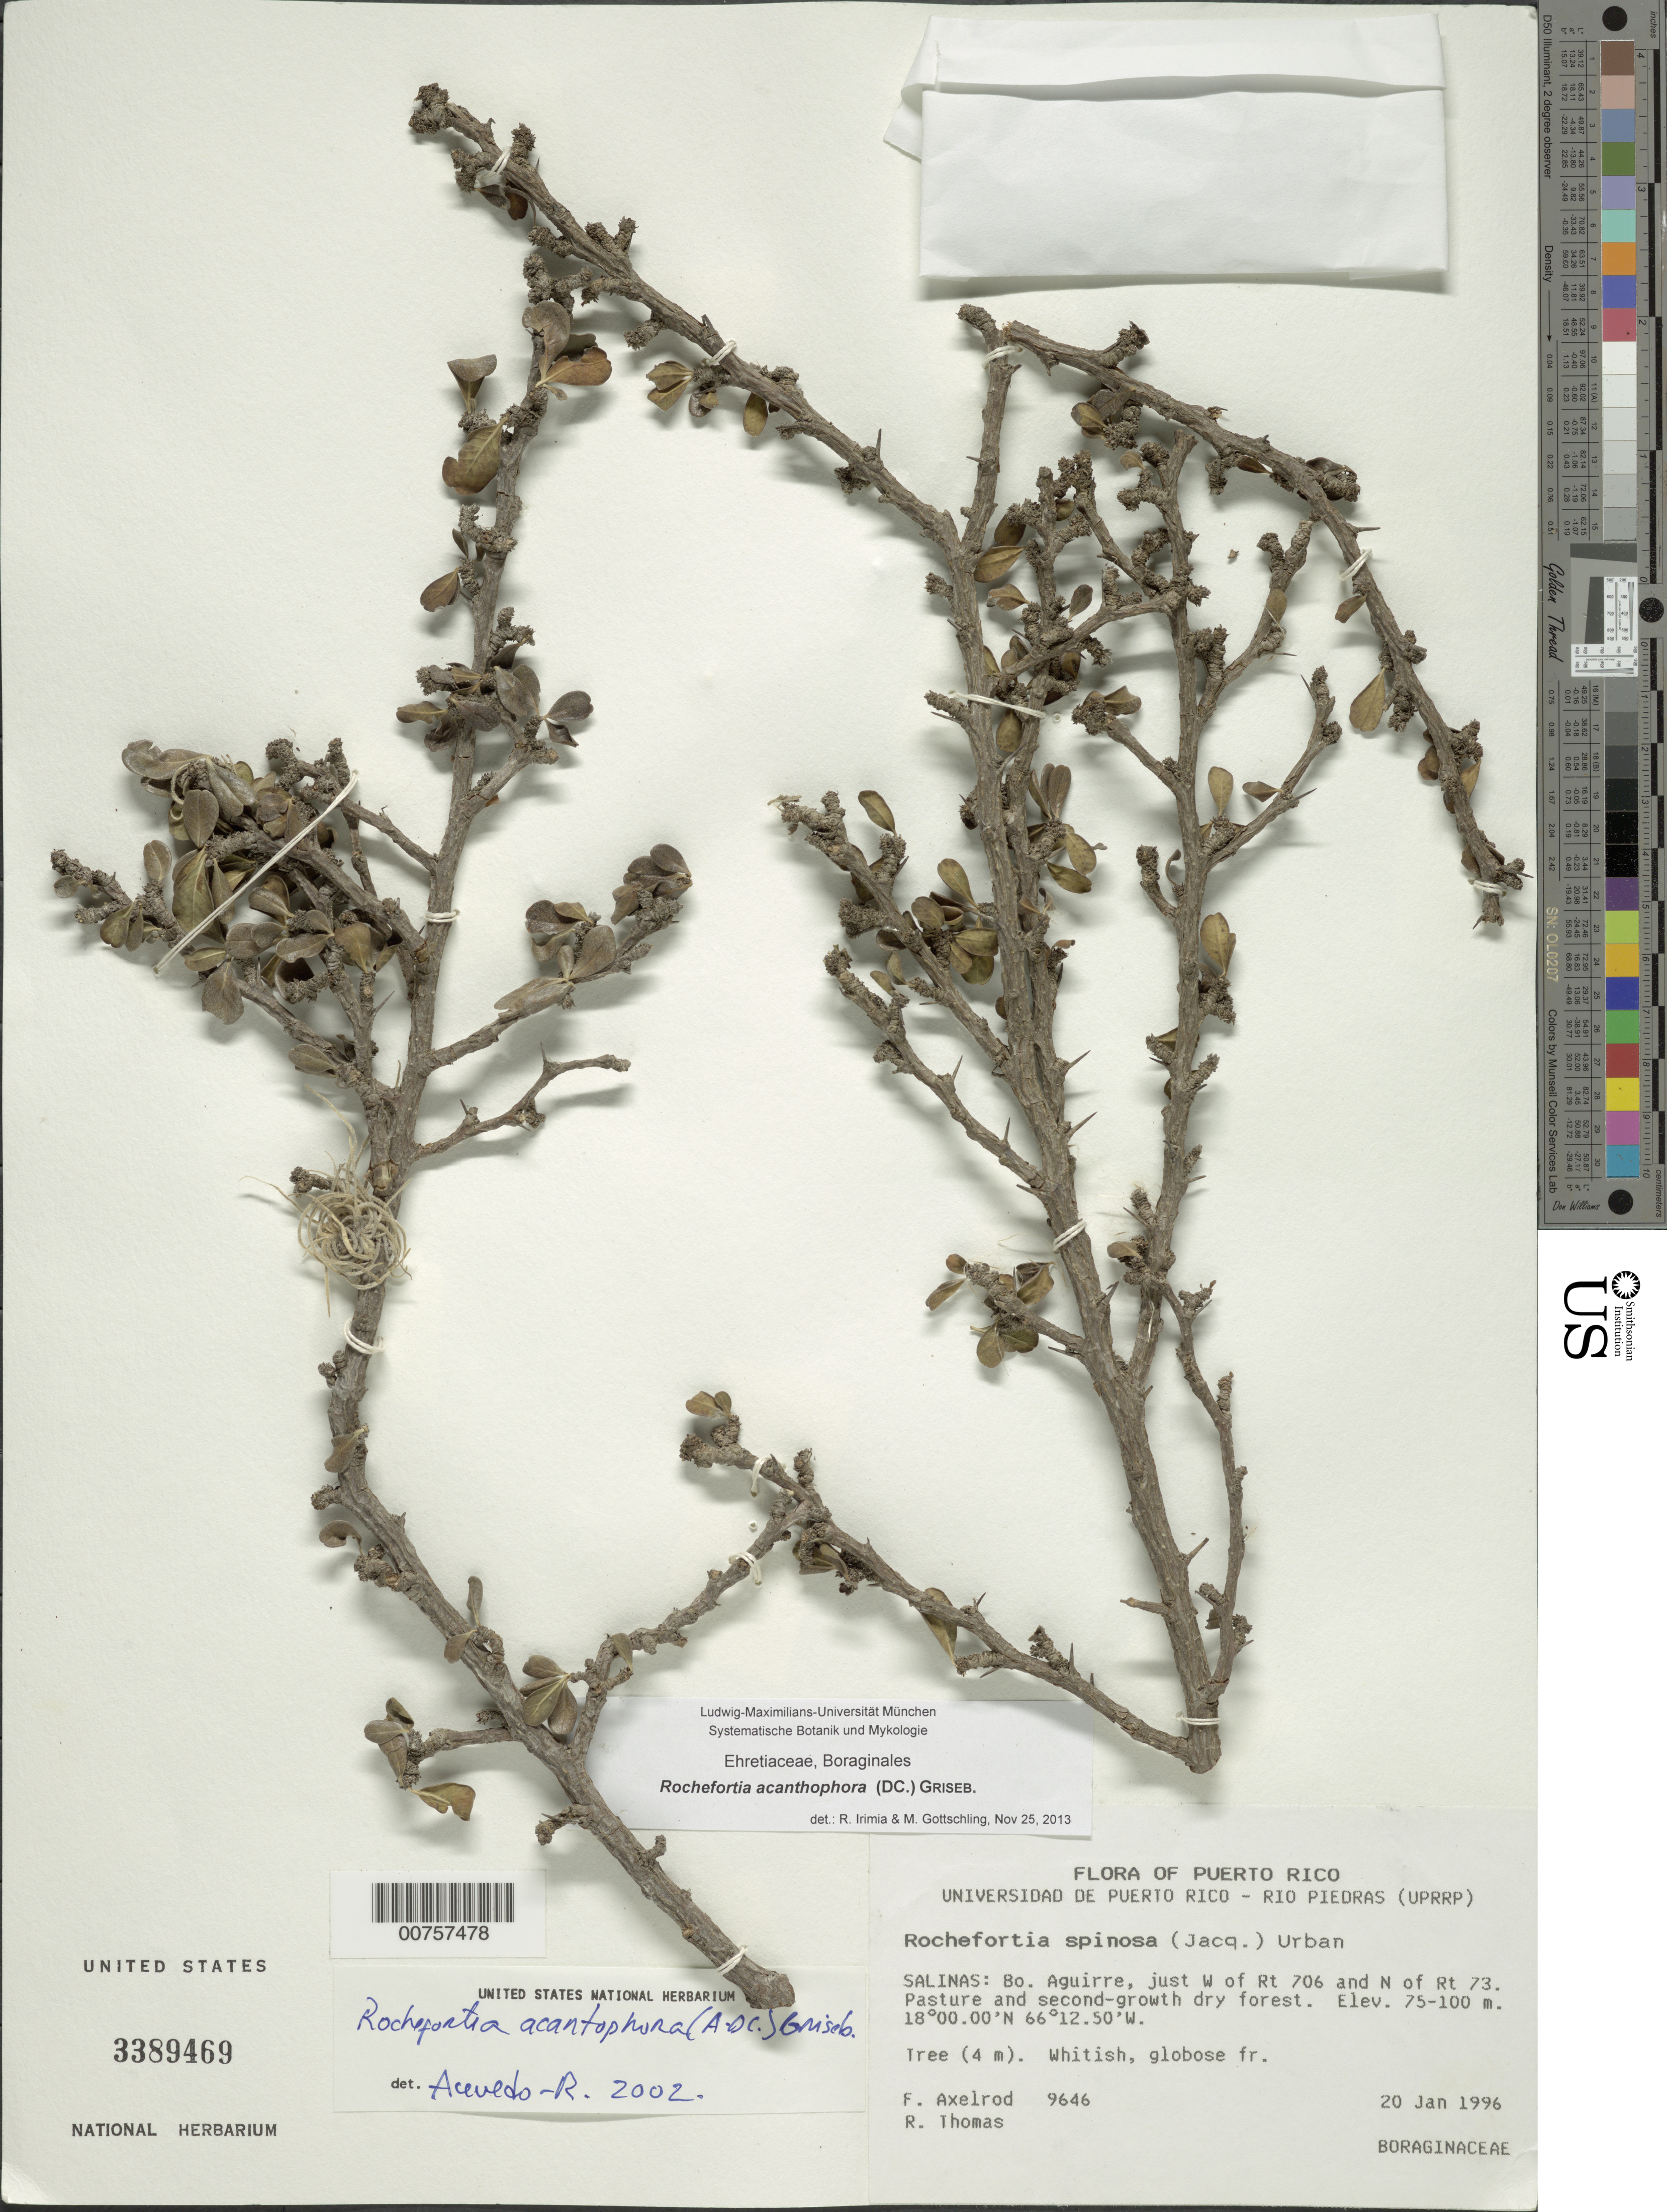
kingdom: Plantae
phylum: Tracheophyta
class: Magnoliopsida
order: Boraginales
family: Ehretiaceae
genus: Rochefortia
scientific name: Rochefortia acanthophora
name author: (DC.) Griseb.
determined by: Irimia, R.; Gottschling, M.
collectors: F. S. Axelrod & R. Thomas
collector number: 9646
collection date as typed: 20 Jan 1996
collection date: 1996-01-20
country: Puerto Rico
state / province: Salinas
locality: Salinas: Bo. Aguirre, just W of Rt 706 and N of Rt 73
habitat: Pasture and second-growth dry forest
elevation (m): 75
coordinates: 18, -66.21388889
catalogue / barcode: US 3389469